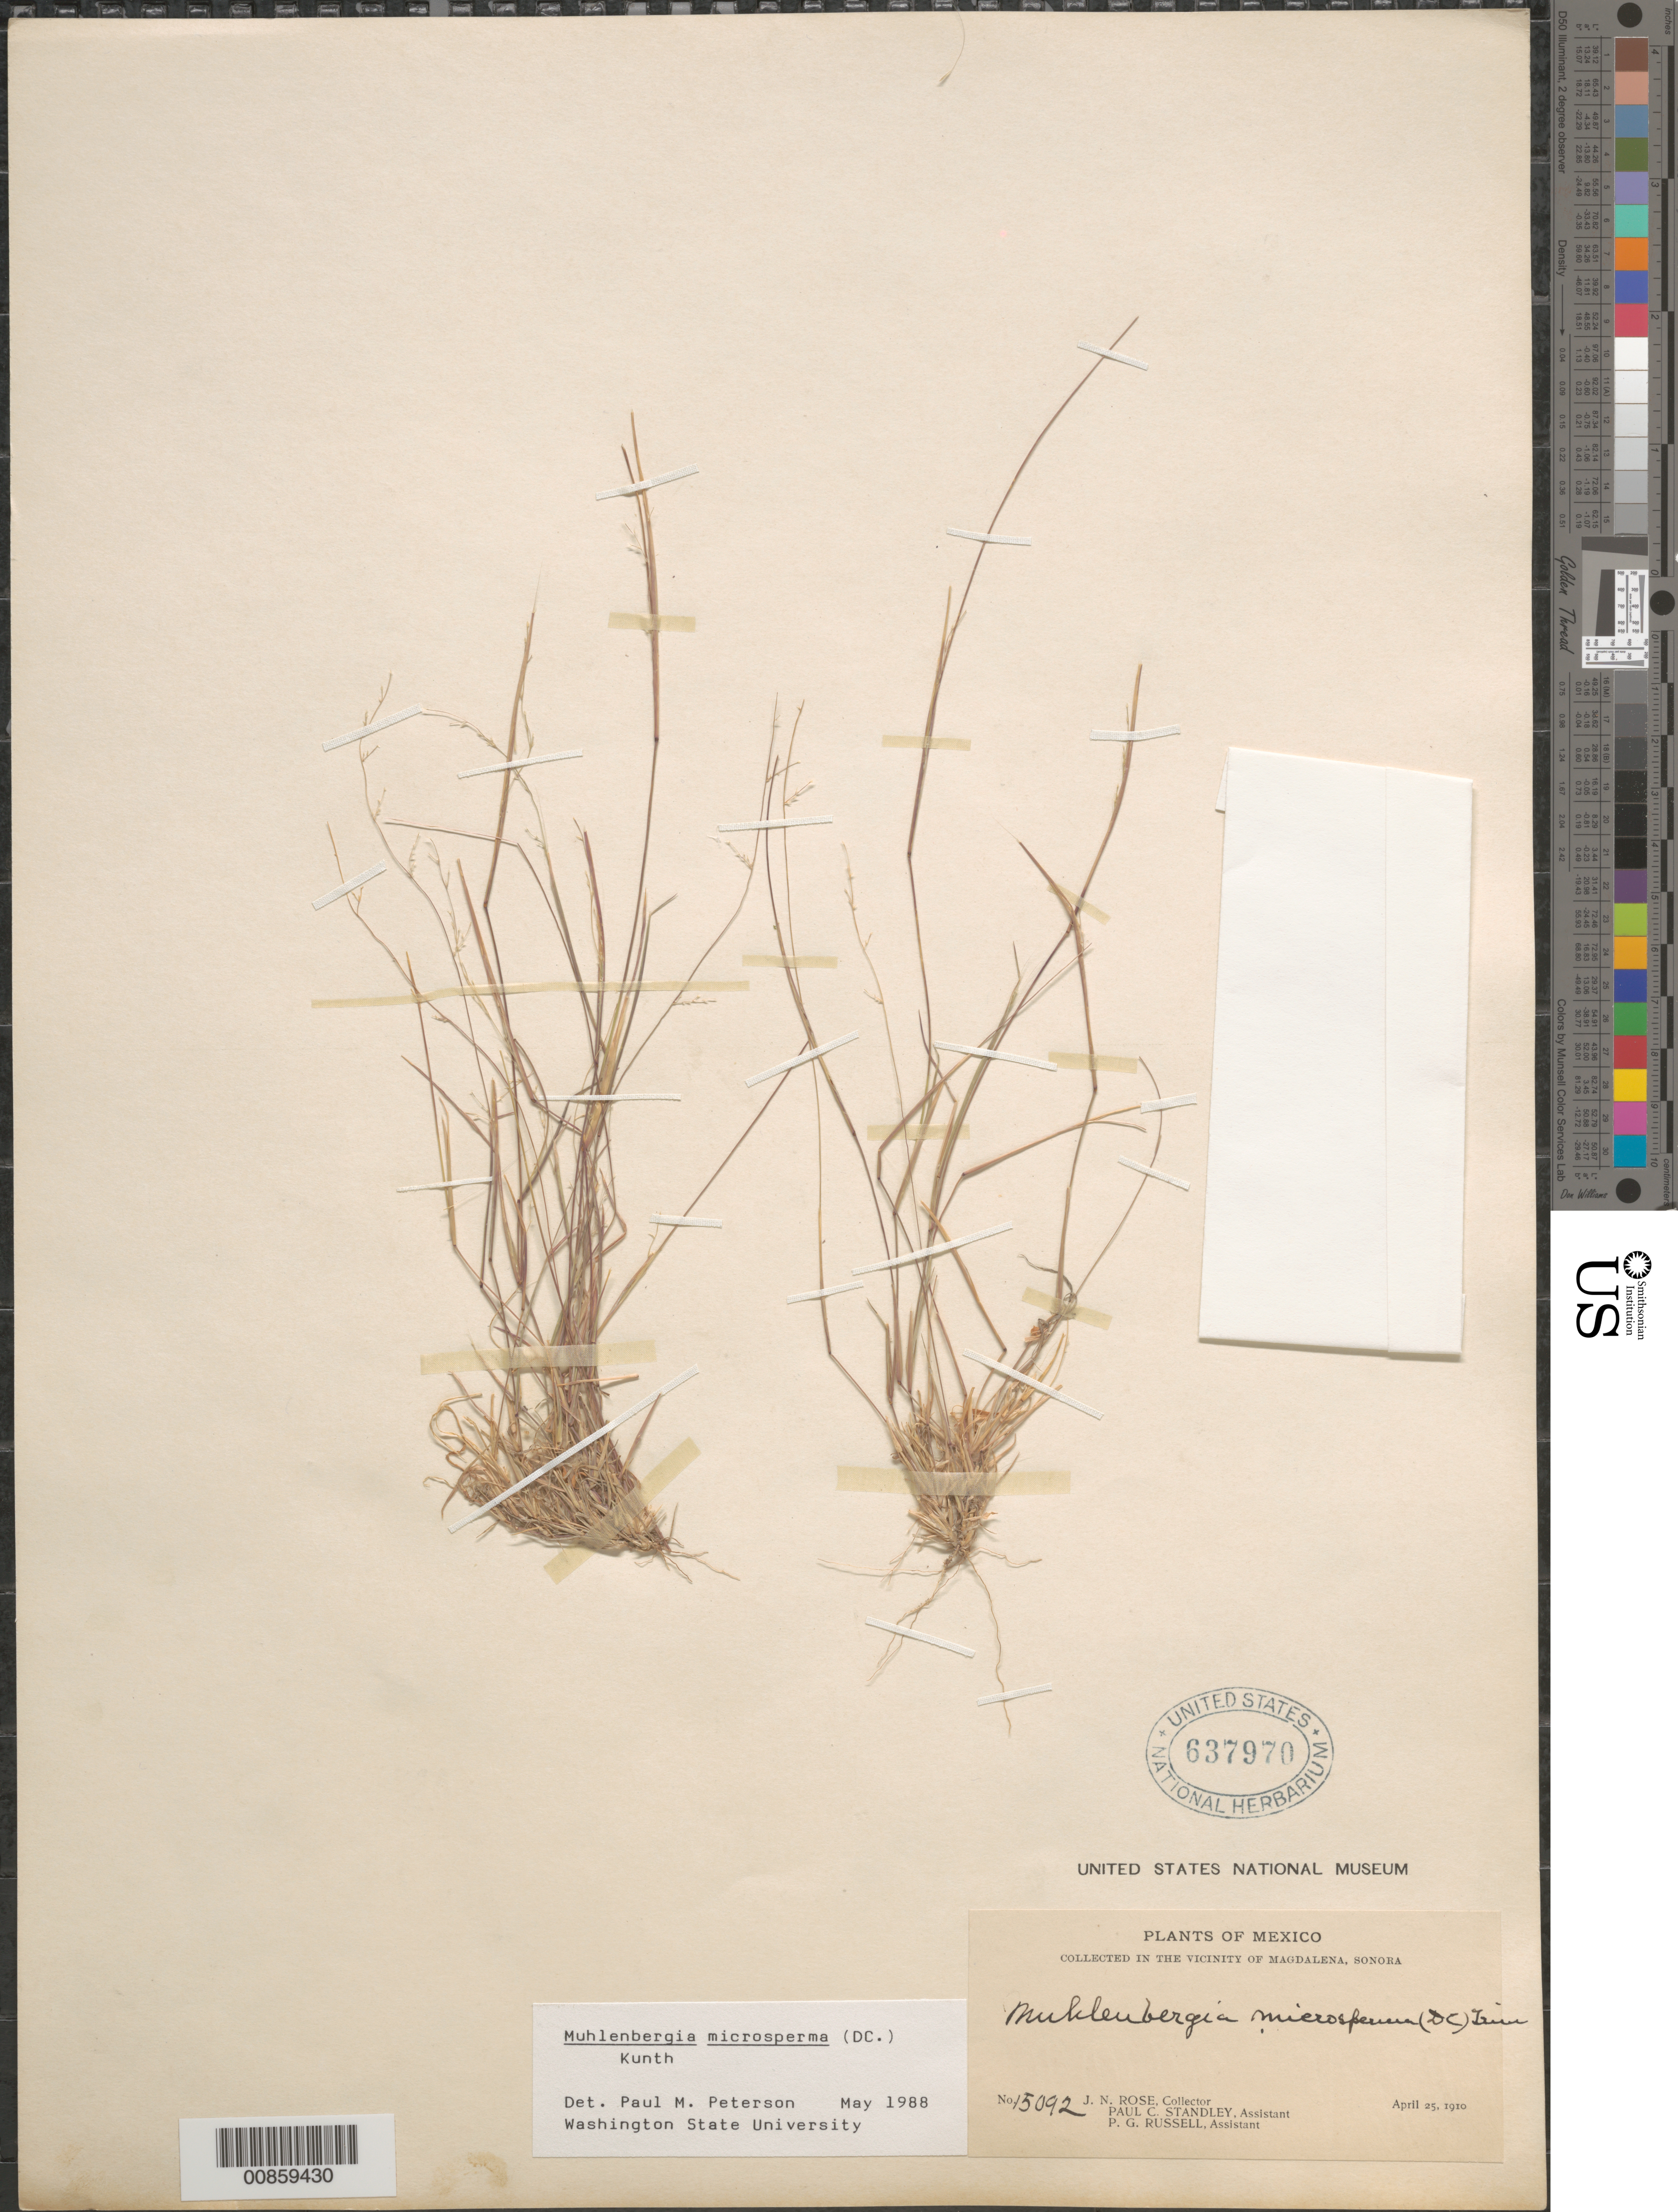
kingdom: Plantae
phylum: Tracheophyta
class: Liliopsida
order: Poales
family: Poaceae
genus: Muhlenbergia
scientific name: Muhlenbergia microsperma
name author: (DC.) Kunth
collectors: J. N. Rose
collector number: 15092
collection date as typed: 25 Apr 1910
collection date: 1910-04-25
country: Mexico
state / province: Sonora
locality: Vicinity of Magdalena, Son.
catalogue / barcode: US 637970